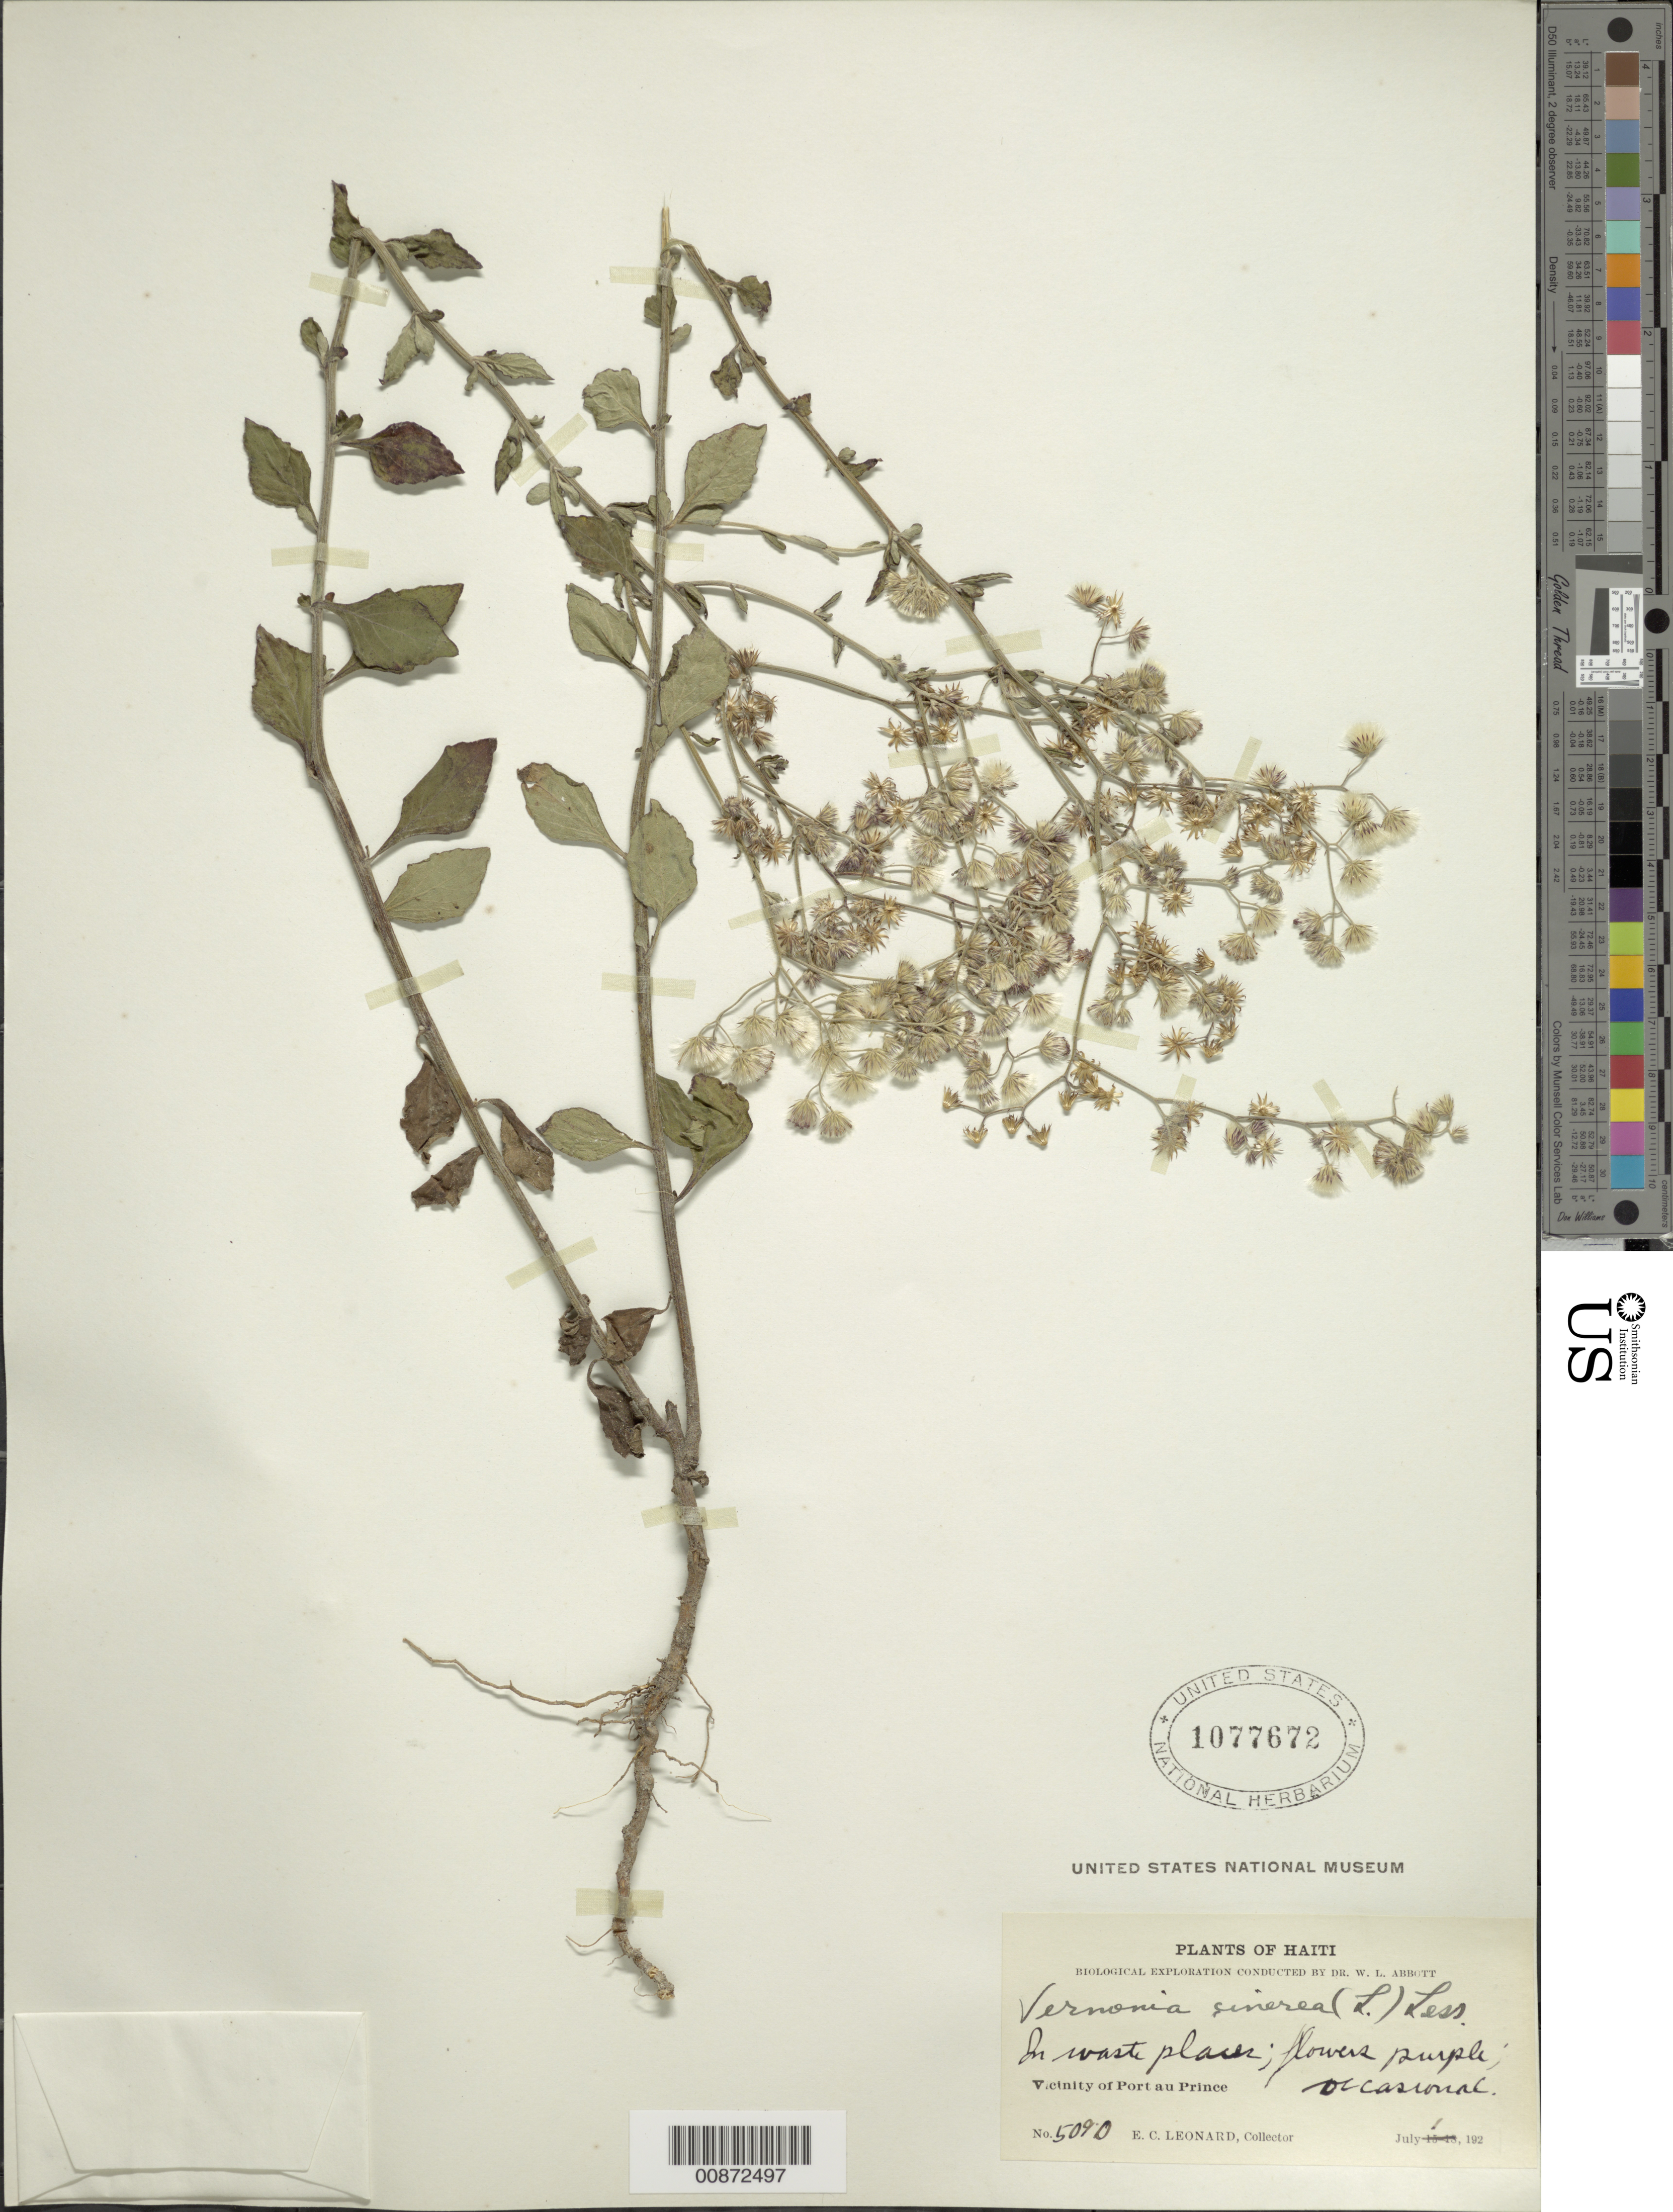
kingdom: Plantae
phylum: Tracheophyta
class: Magnoliopsida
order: Asterales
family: Asteraceae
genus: Cyanthillium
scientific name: Cyanthillium cinereum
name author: (L.) H. Rob.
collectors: E. C. Leonard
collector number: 5090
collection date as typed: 01 Jul 192-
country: Haiti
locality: Vicinity of Port au Prince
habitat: In waste places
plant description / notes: Last number in year illeg.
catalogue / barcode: US 1077672